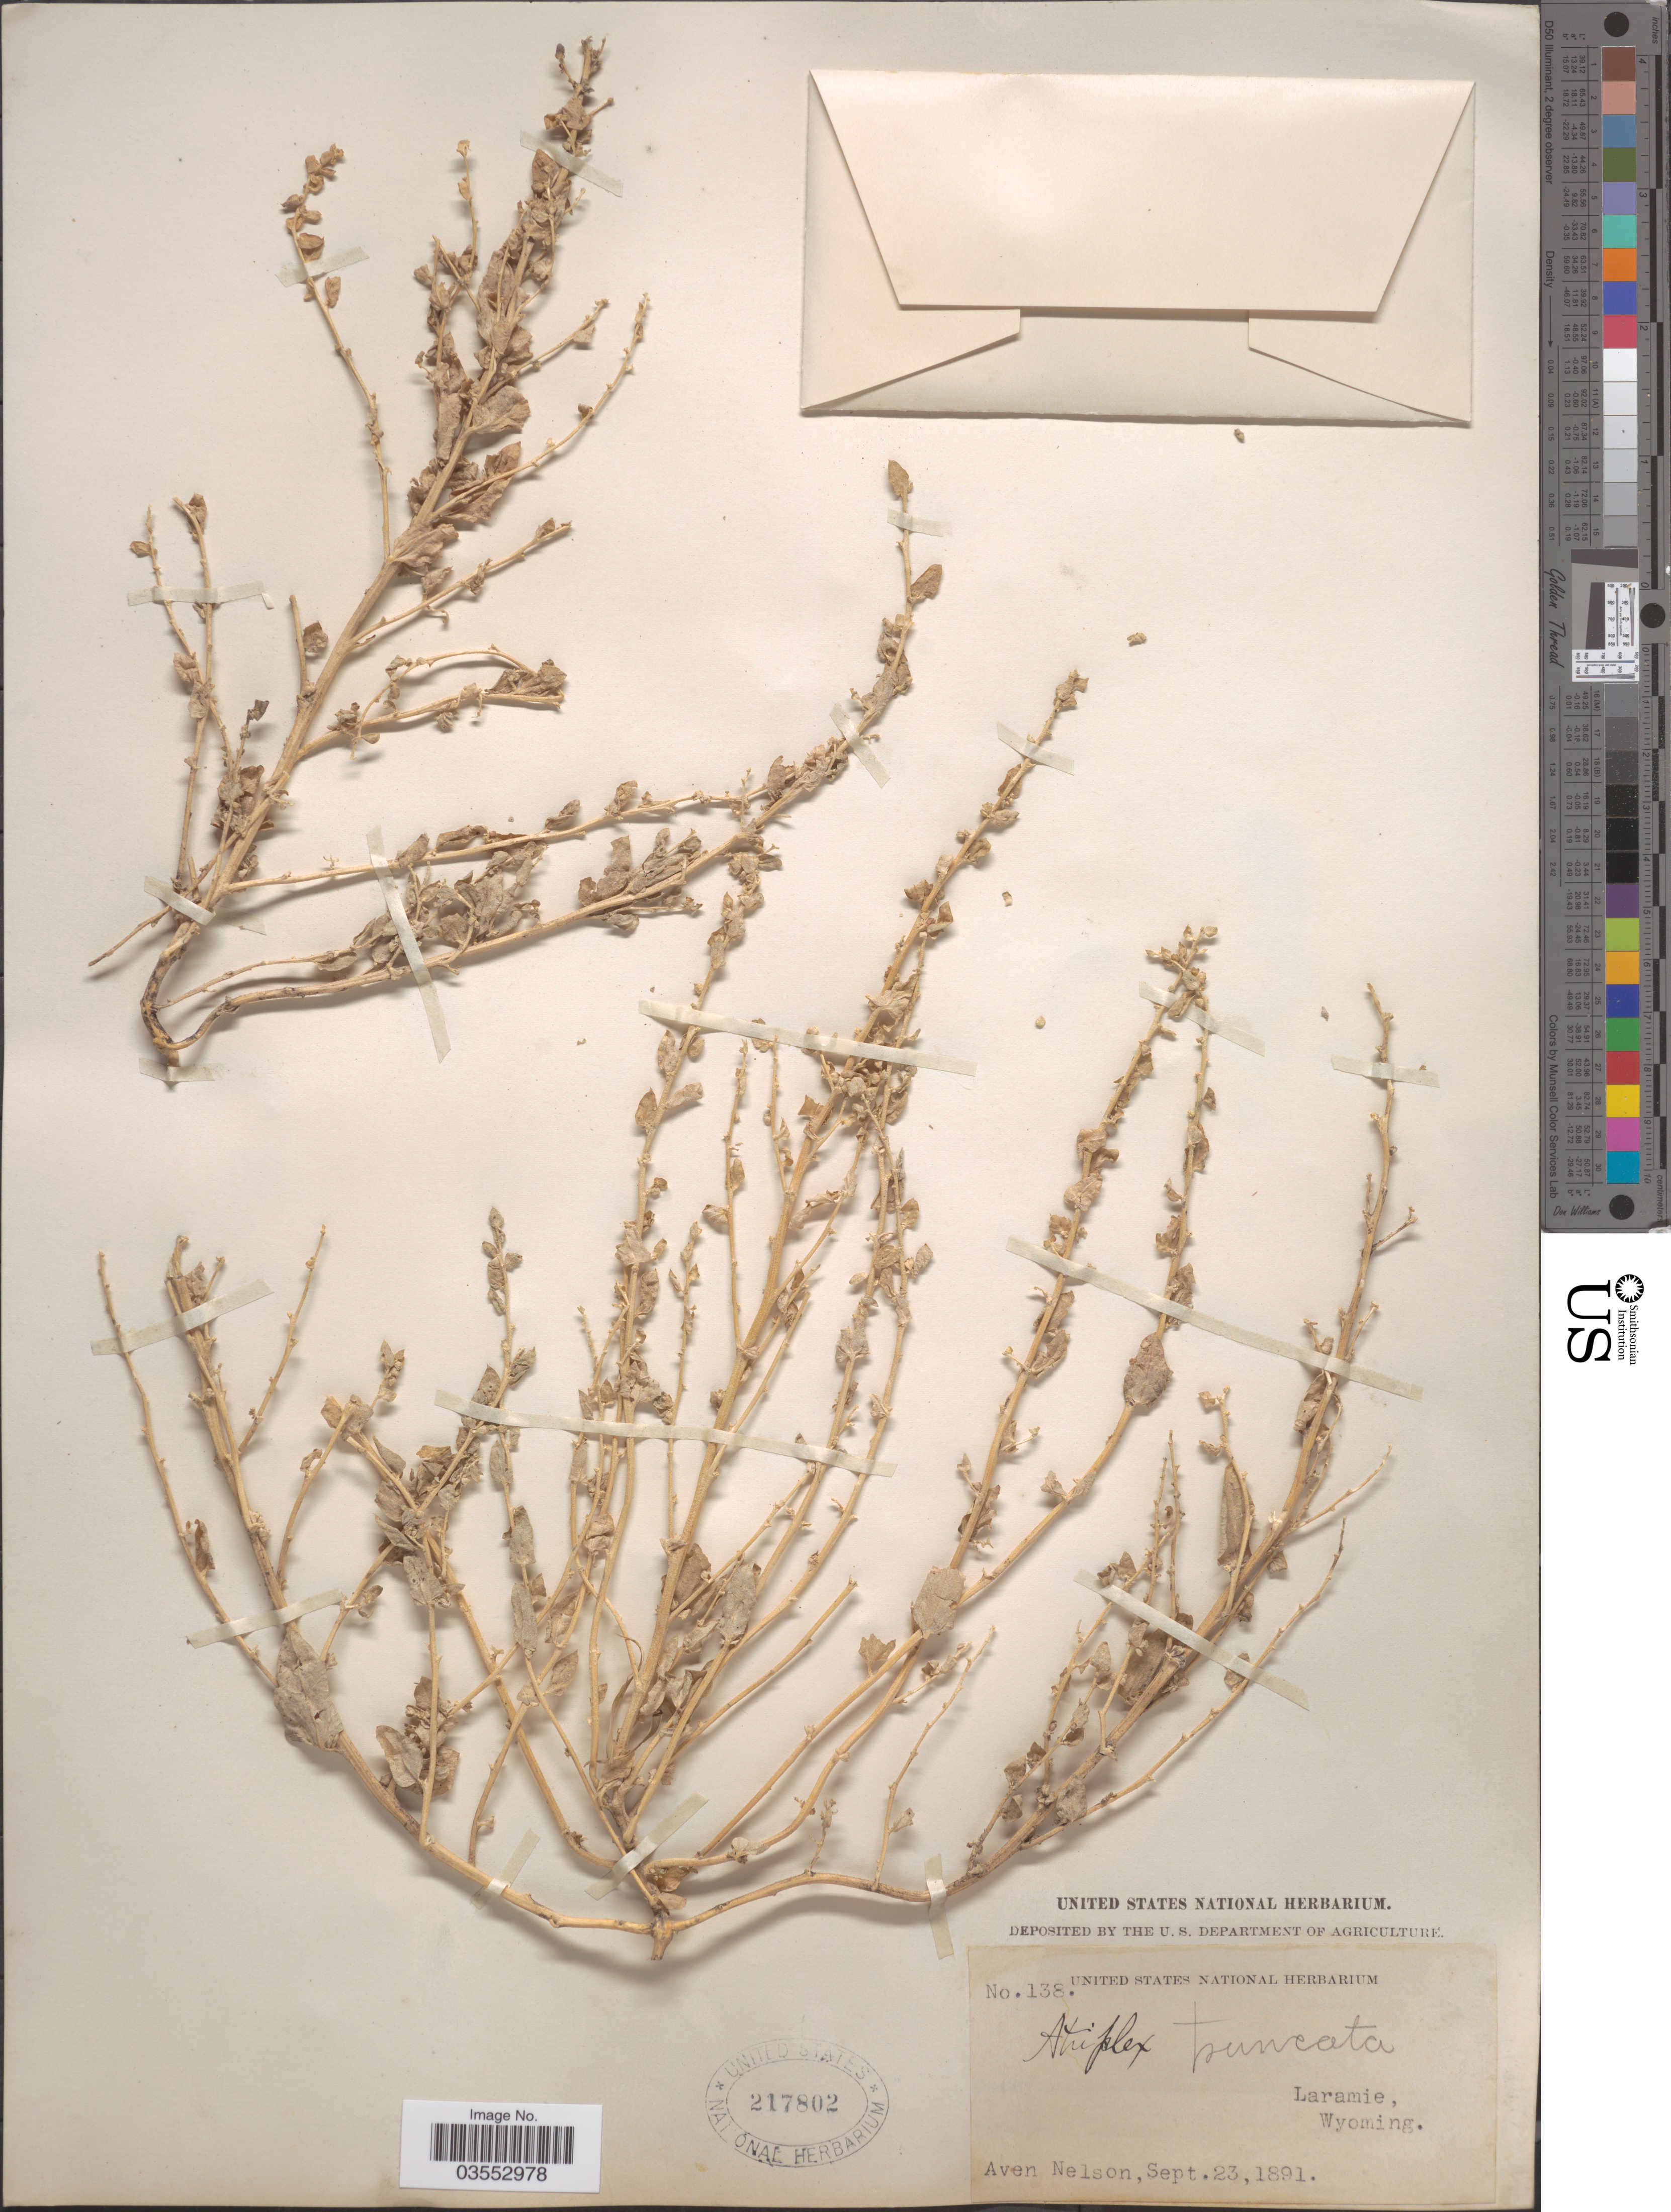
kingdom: Plantae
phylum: Tracheophyta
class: Magnoliopsida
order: Caryophyllales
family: Amaranthaceae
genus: Atriplex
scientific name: Atriplex truncata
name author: (Torr. ex S. Watson) A. Gray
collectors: A. Nelson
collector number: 138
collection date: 1891-09-23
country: United States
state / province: Wyoming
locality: Laramie.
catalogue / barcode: US 217802